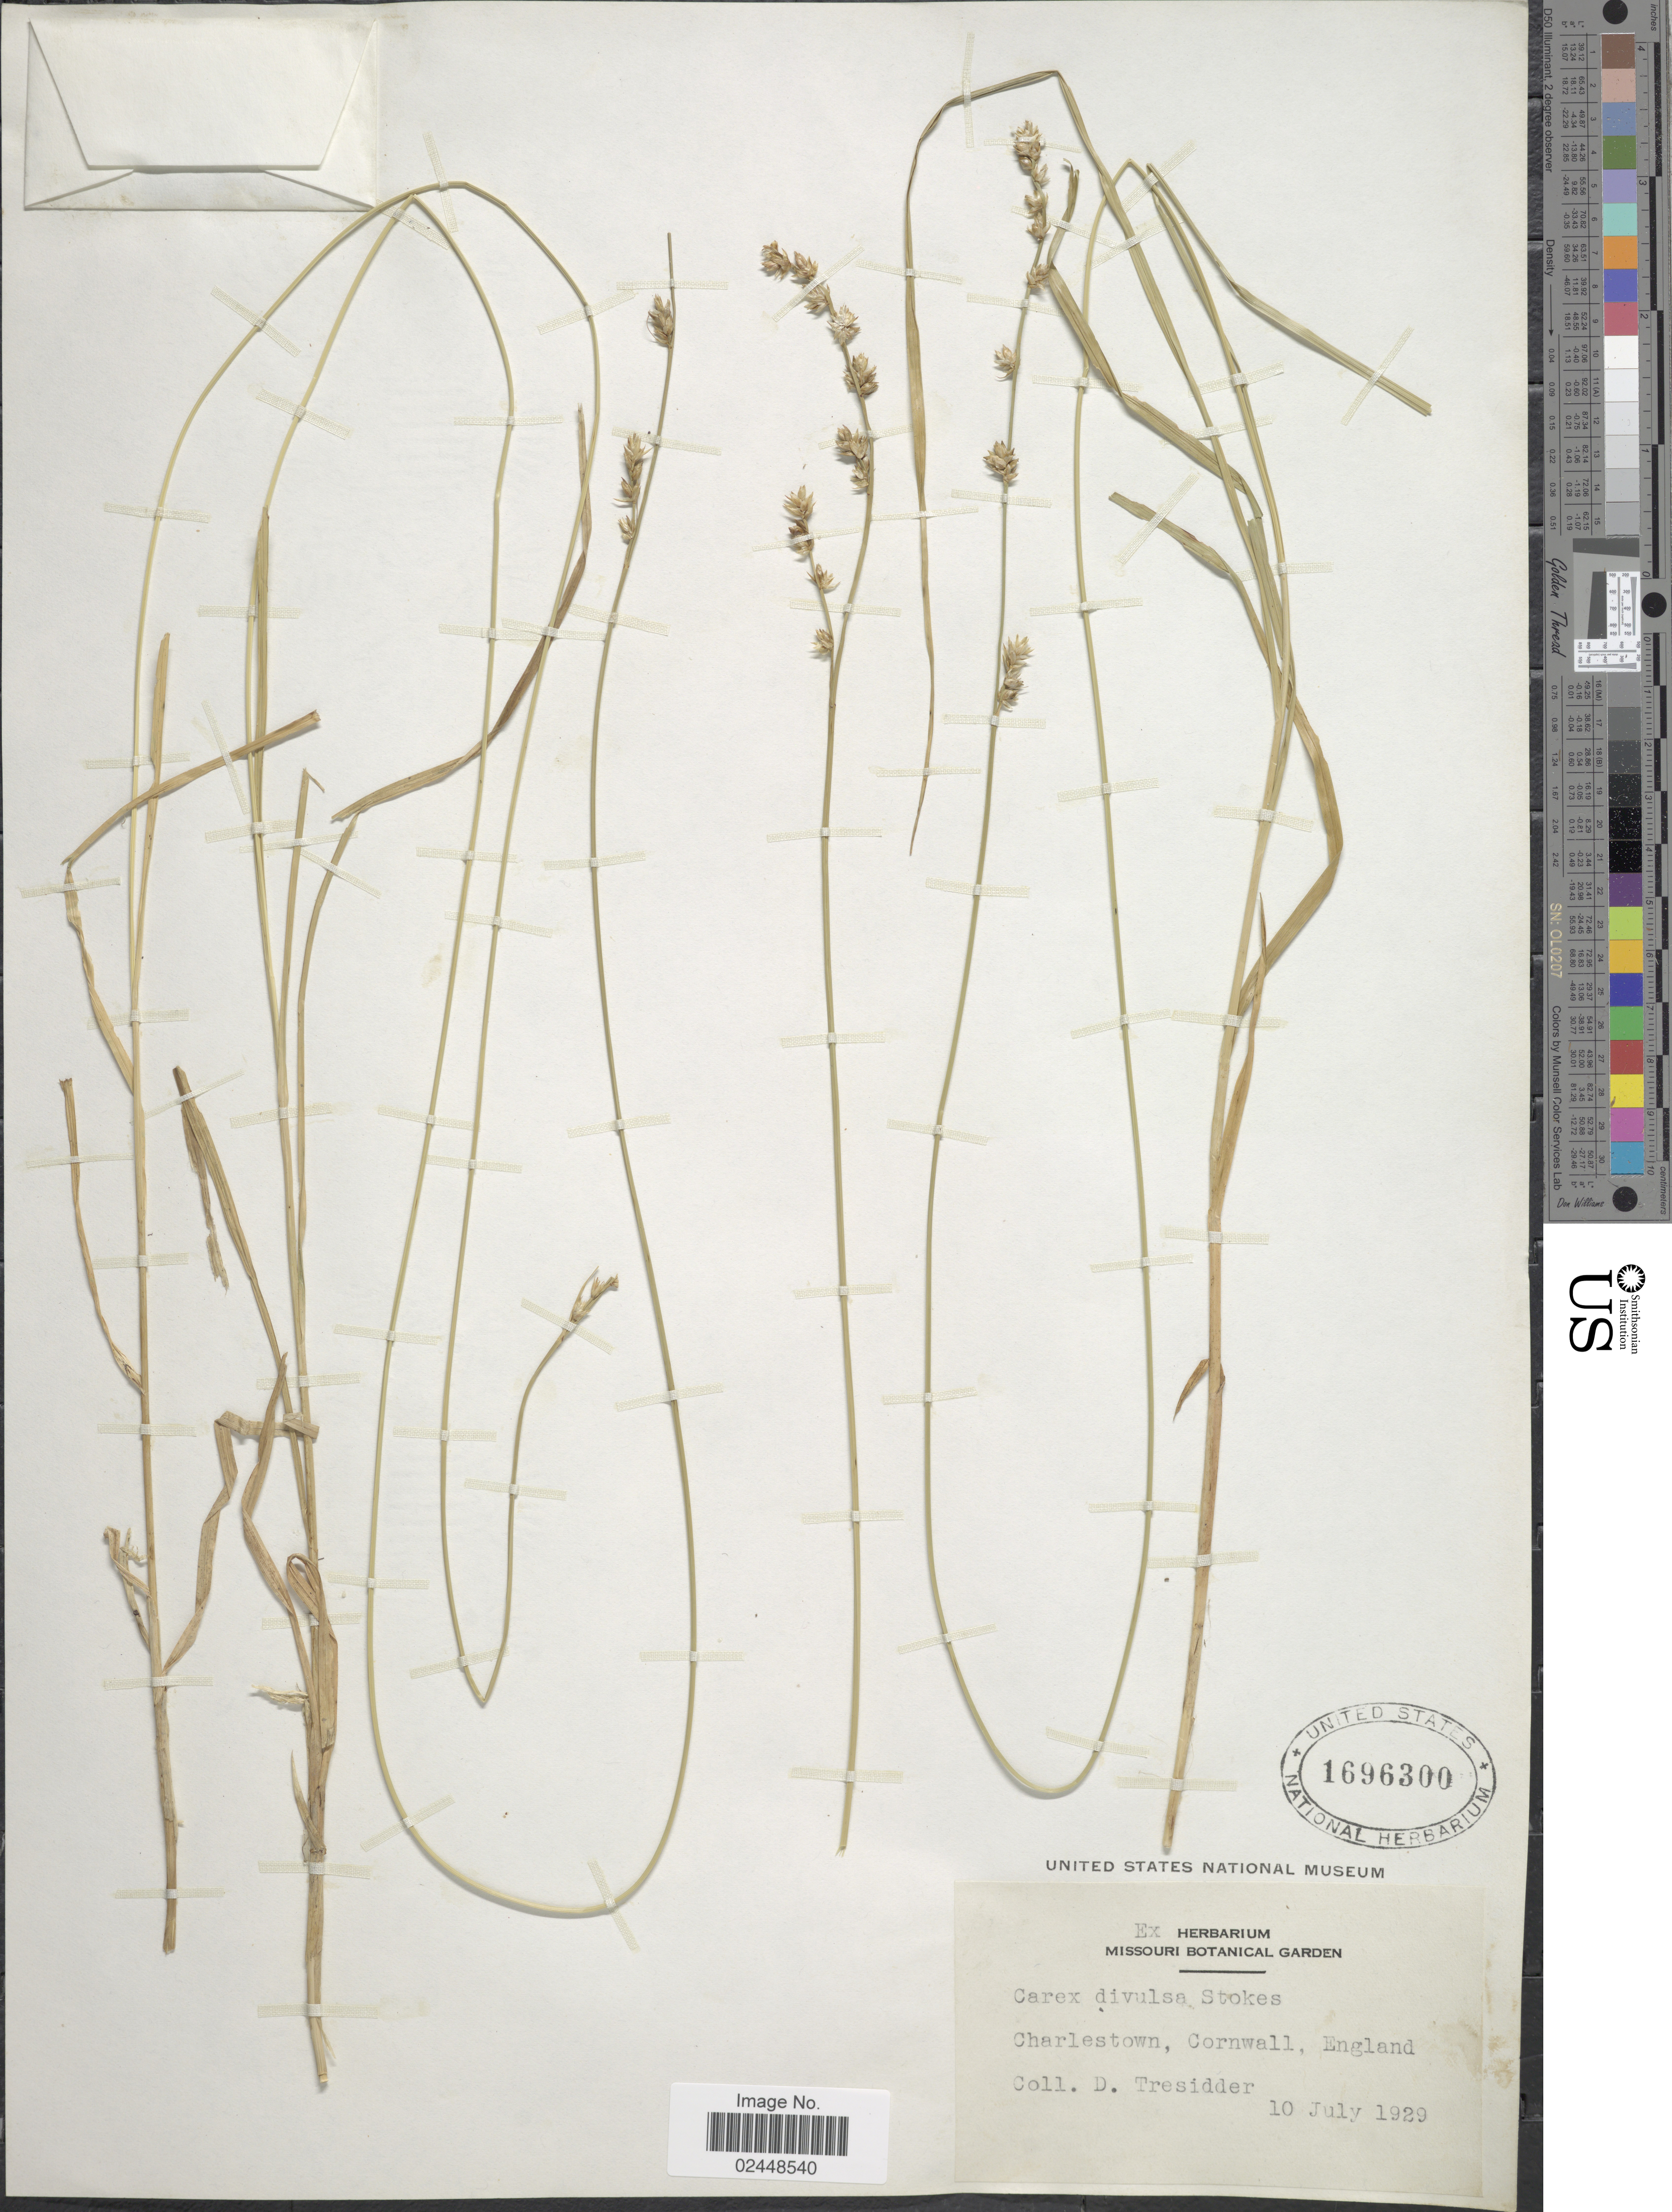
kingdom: Plantae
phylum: Tracheophyta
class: Liliopsida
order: Poales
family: Cyperaceae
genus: Carex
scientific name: Carex divulsa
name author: Stokes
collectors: D. Tresidder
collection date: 1929-07-10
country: United Kingdom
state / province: England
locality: Charlestown, Cornwall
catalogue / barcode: US 1696300